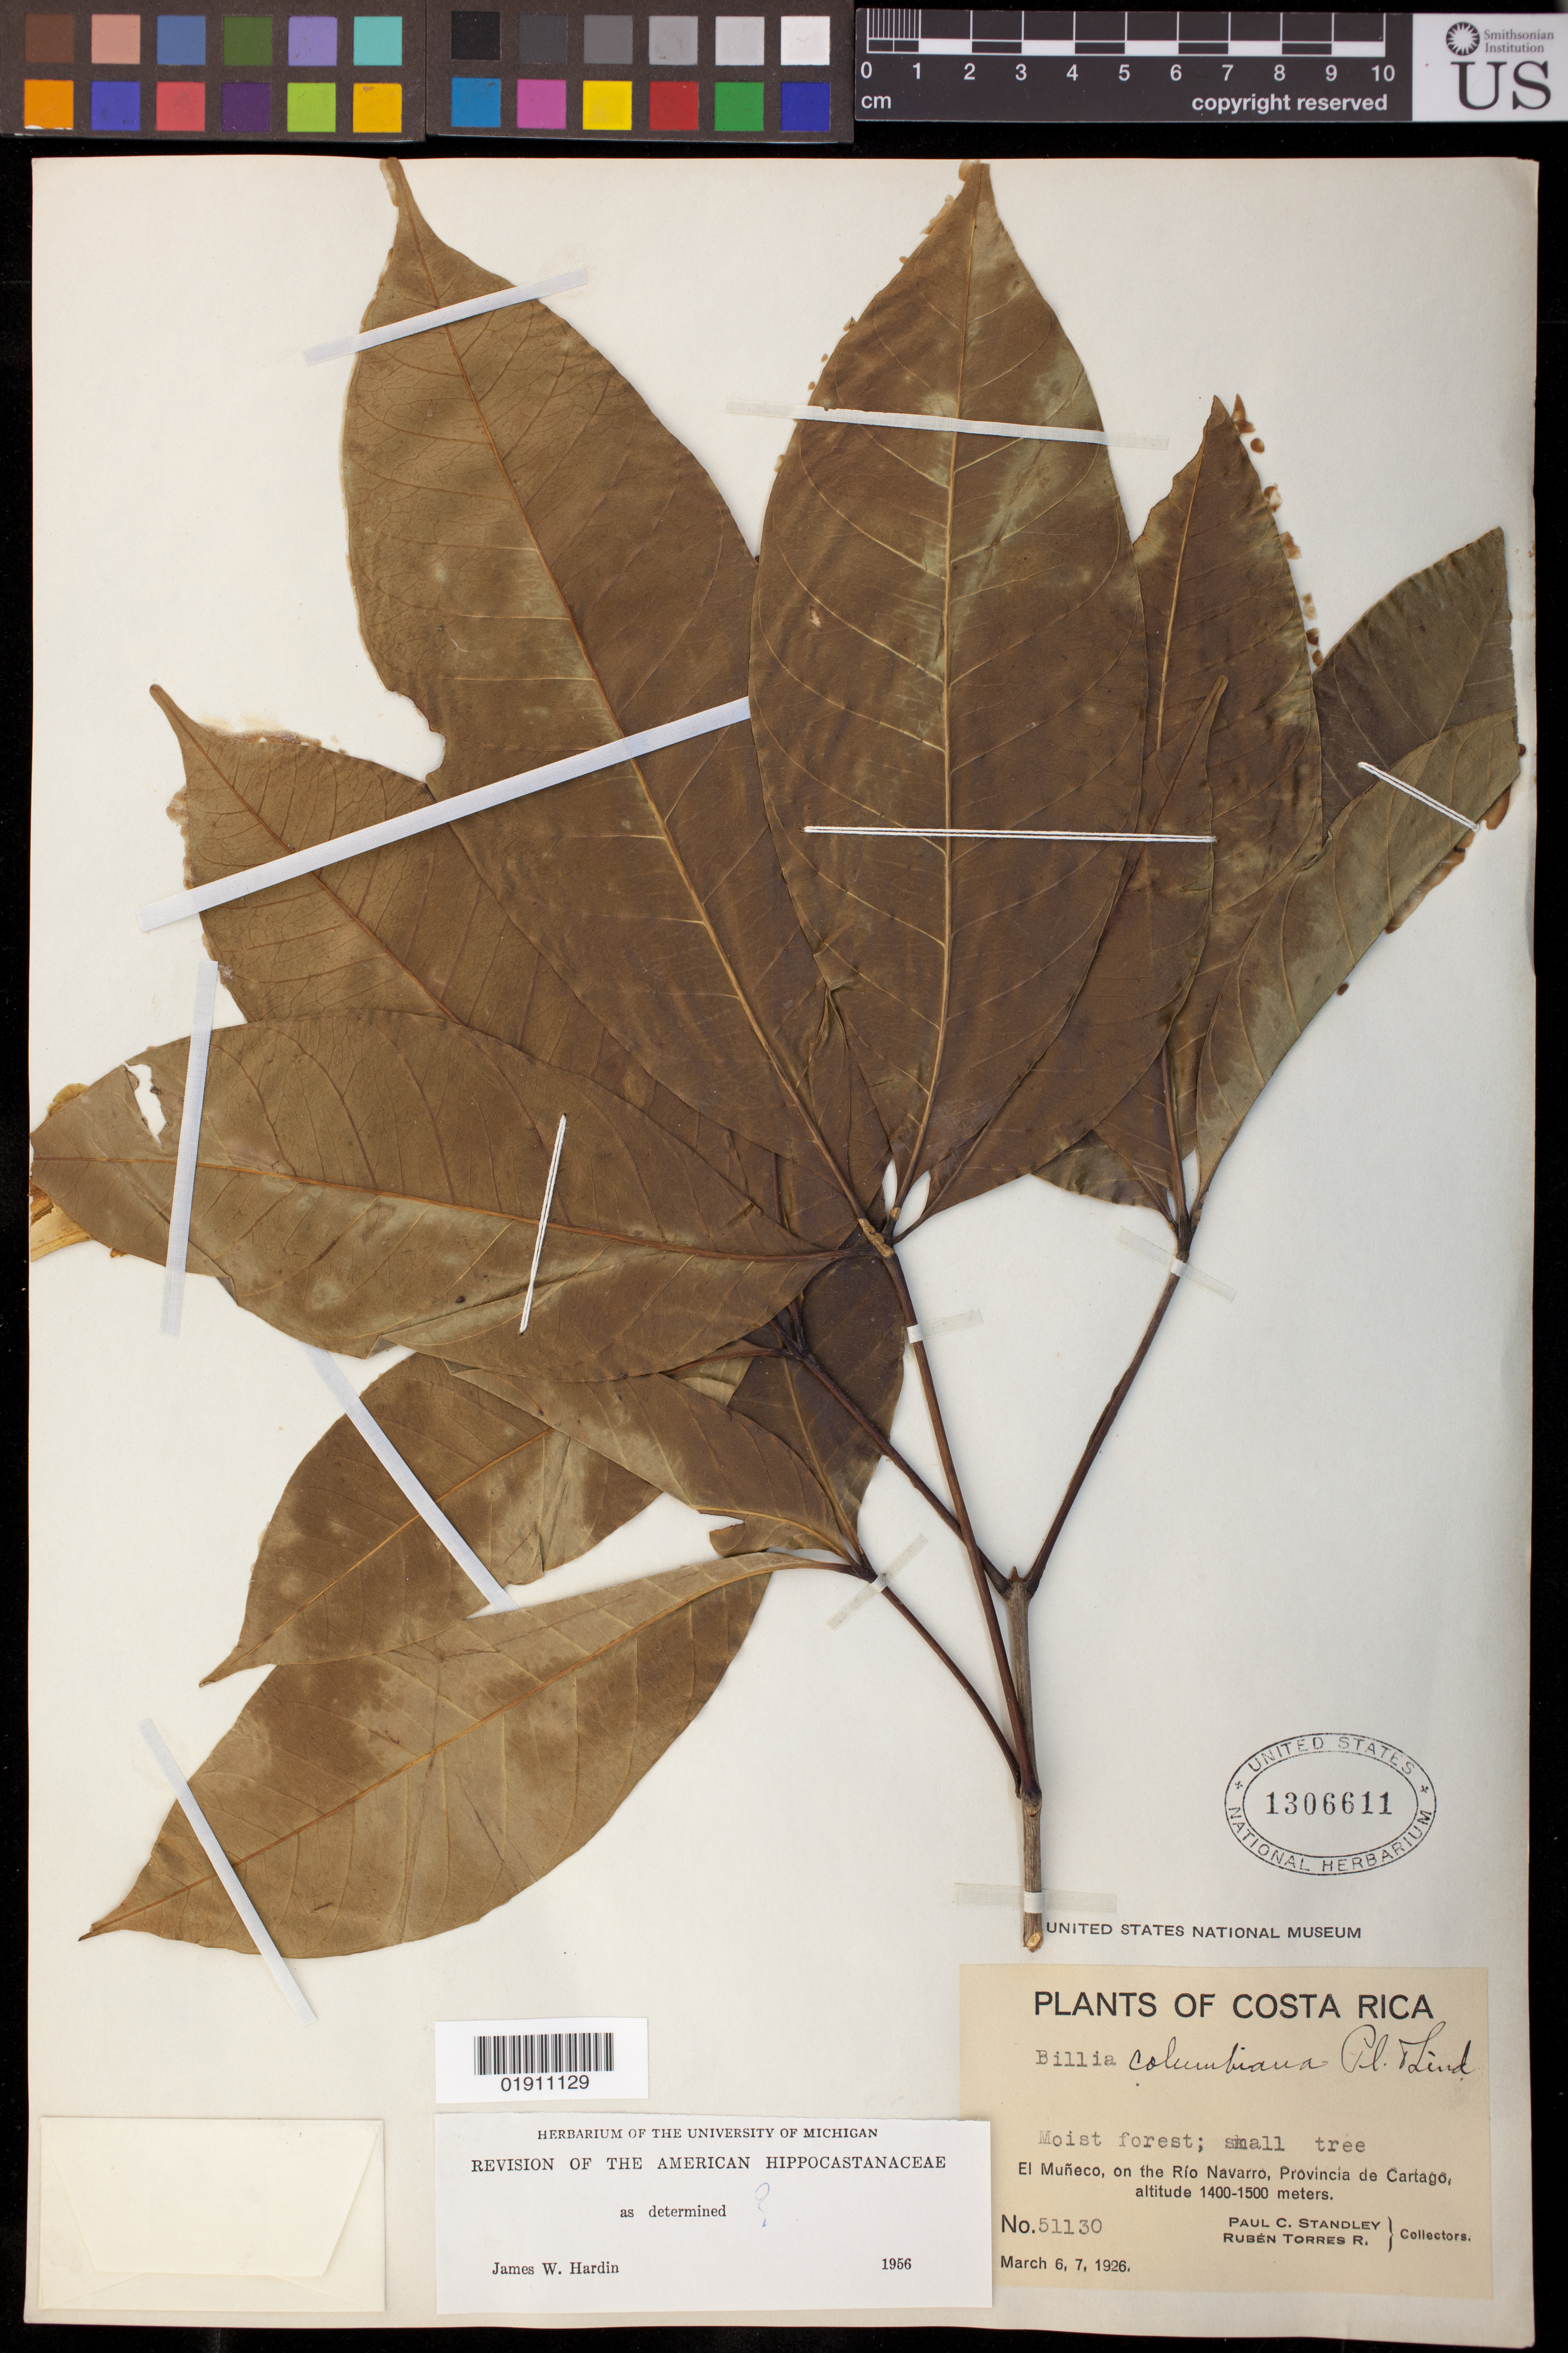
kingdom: Plantae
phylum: Tracheophyta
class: Magnoliopsida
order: Sapindales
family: Sapindaceae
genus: Billia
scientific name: Billia rosea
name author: (Planch. & Linden) C. Ulloa & P.M. Jørg.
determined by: Acevedo-Rodríguez, P., (BOT), Smithsonian Institution - National Museum of Natural History (UNITED STATES)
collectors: P. C. Standley & R. Torres R.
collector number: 51130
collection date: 1926-03-06,1926-03-07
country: Costa Rica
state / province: Cartago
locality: El Muneco, on the Rio Navarro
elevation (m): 1400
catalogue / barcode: US 1306611